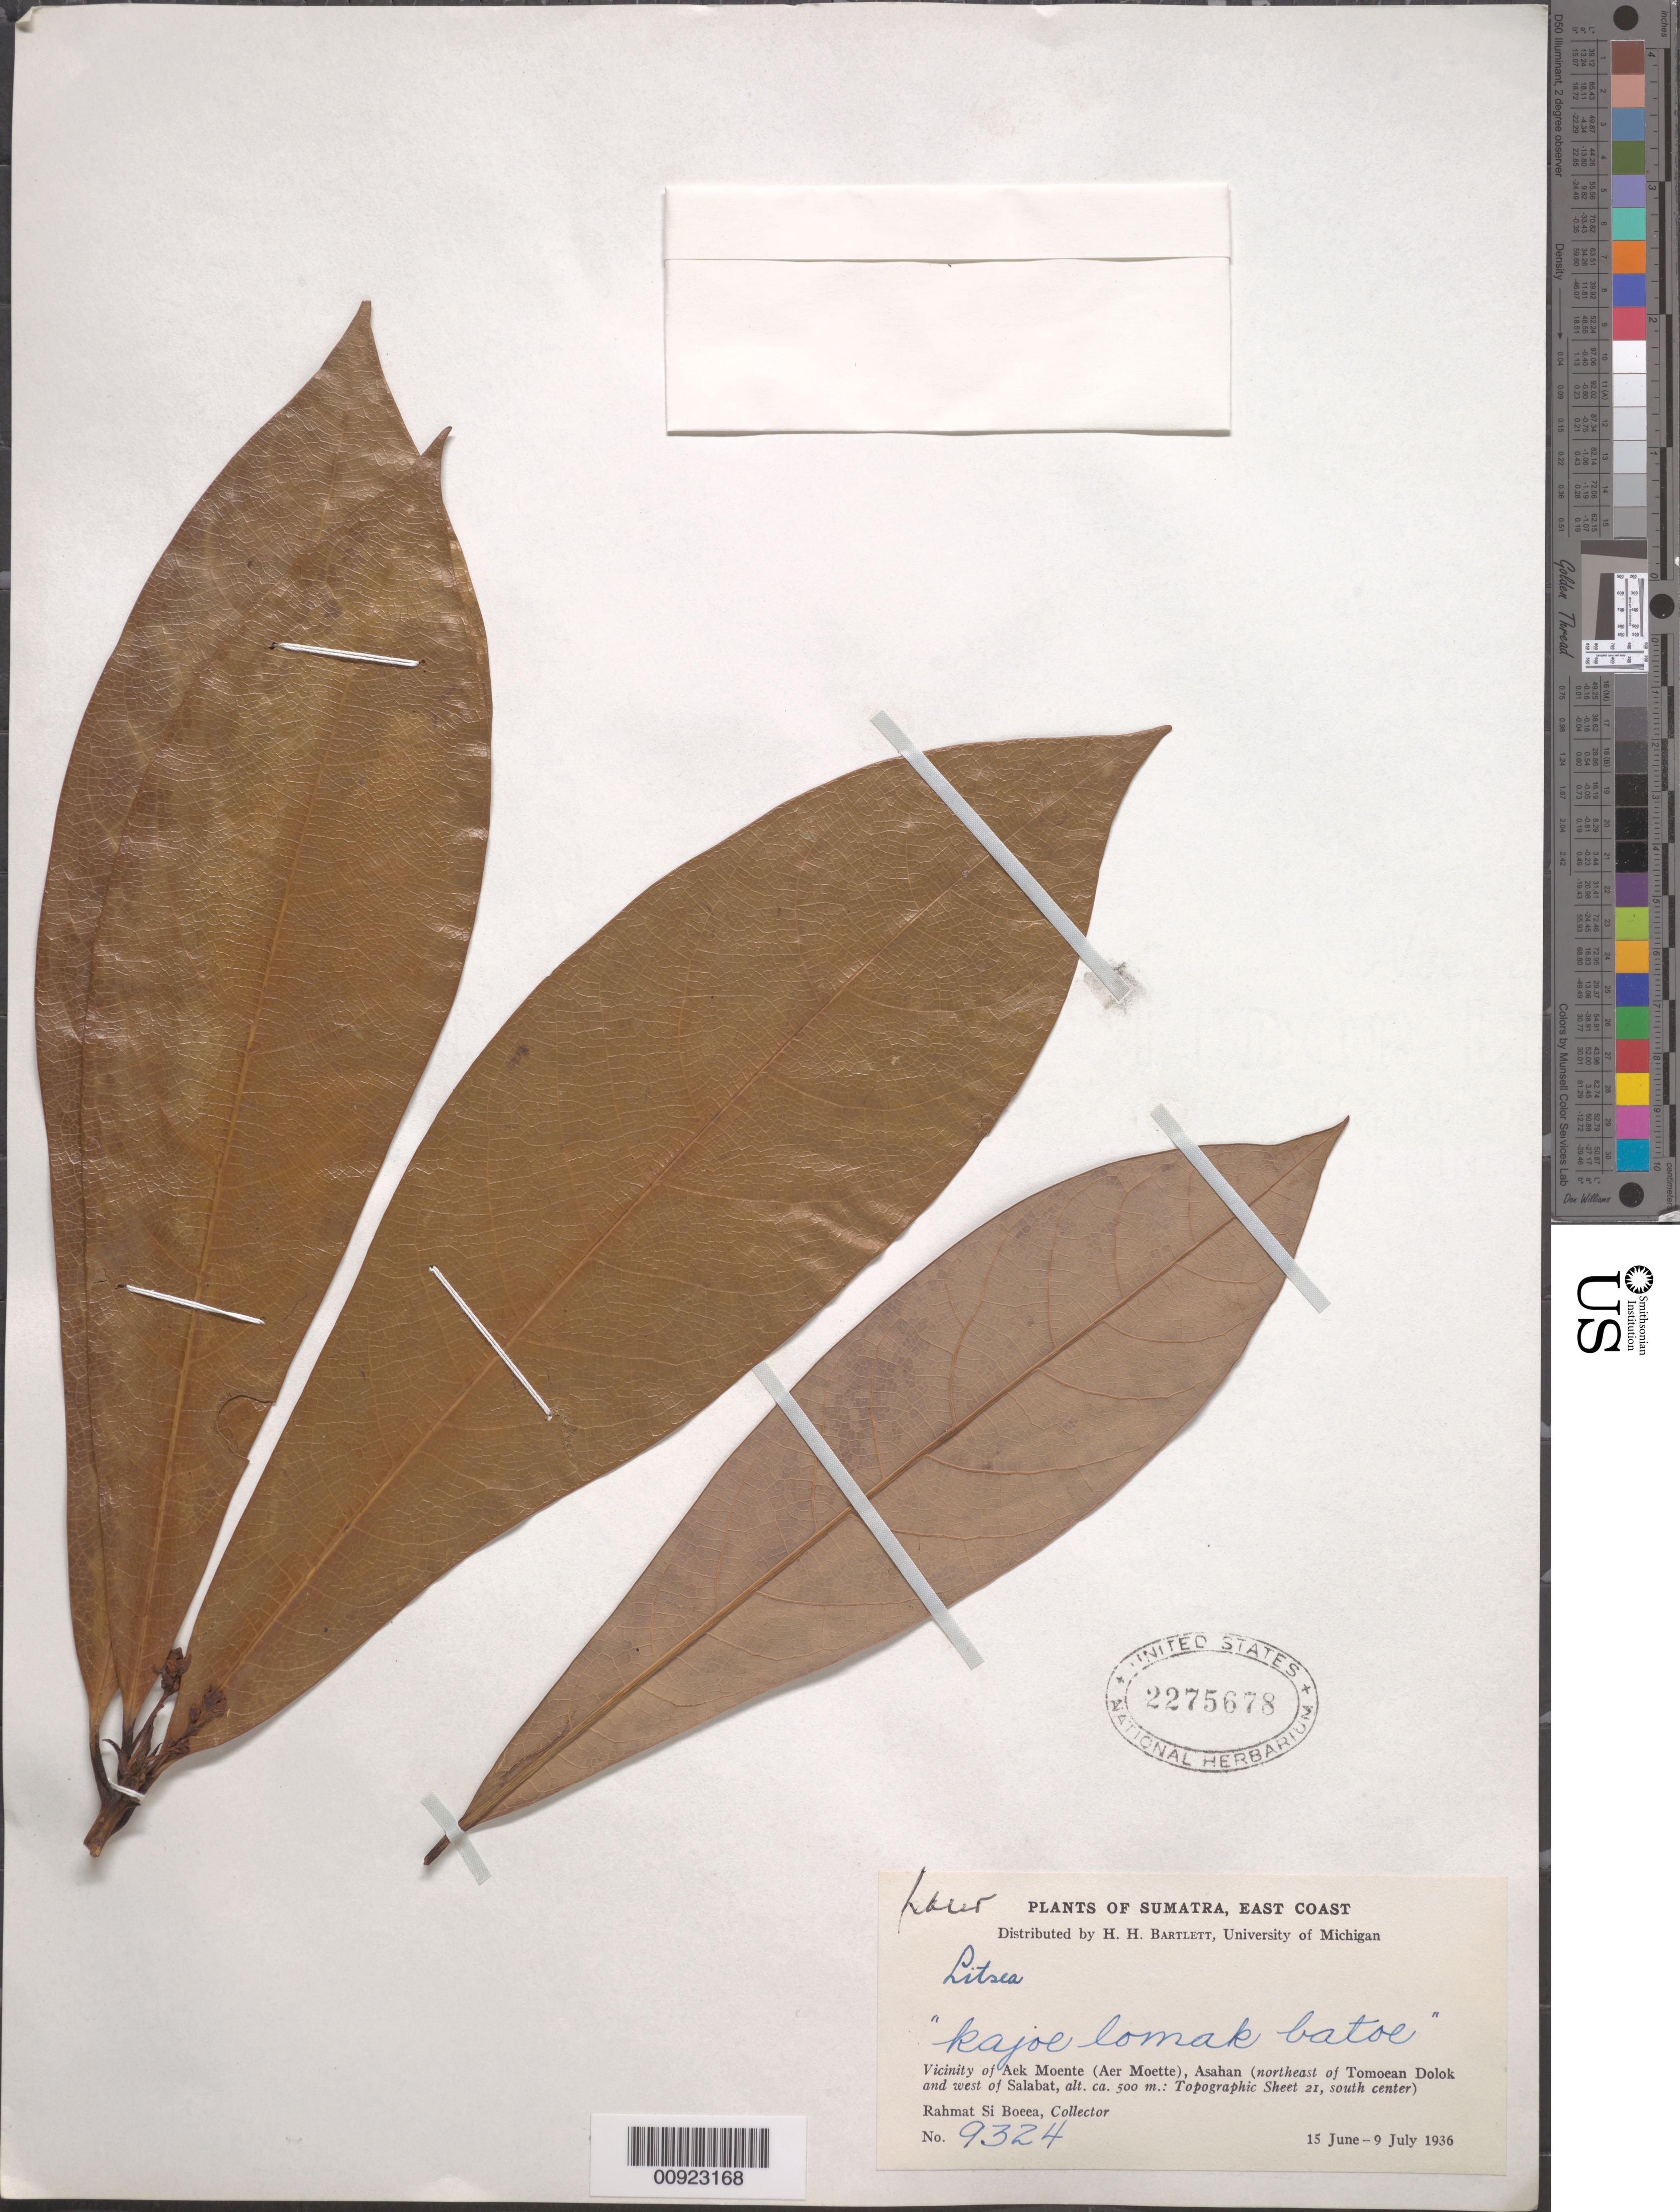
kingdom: Plantae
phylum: Tracheophyta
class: Magnoliopsida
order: Laurales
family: Lauraceae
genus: Litsea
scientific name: Litsea sp.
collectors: Rahmat Si Boeea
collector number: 9324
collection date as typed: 15 Jun 1936 to 09 Jul 1936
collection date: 1936-06-15/1936-07-09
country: Indonesia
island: Sumatra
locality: Vicinity of Aek Moente (Aer Moette), Asahan NE of Tomoean Dolok and W of Salabat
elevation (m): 500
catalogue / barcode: US 2275678